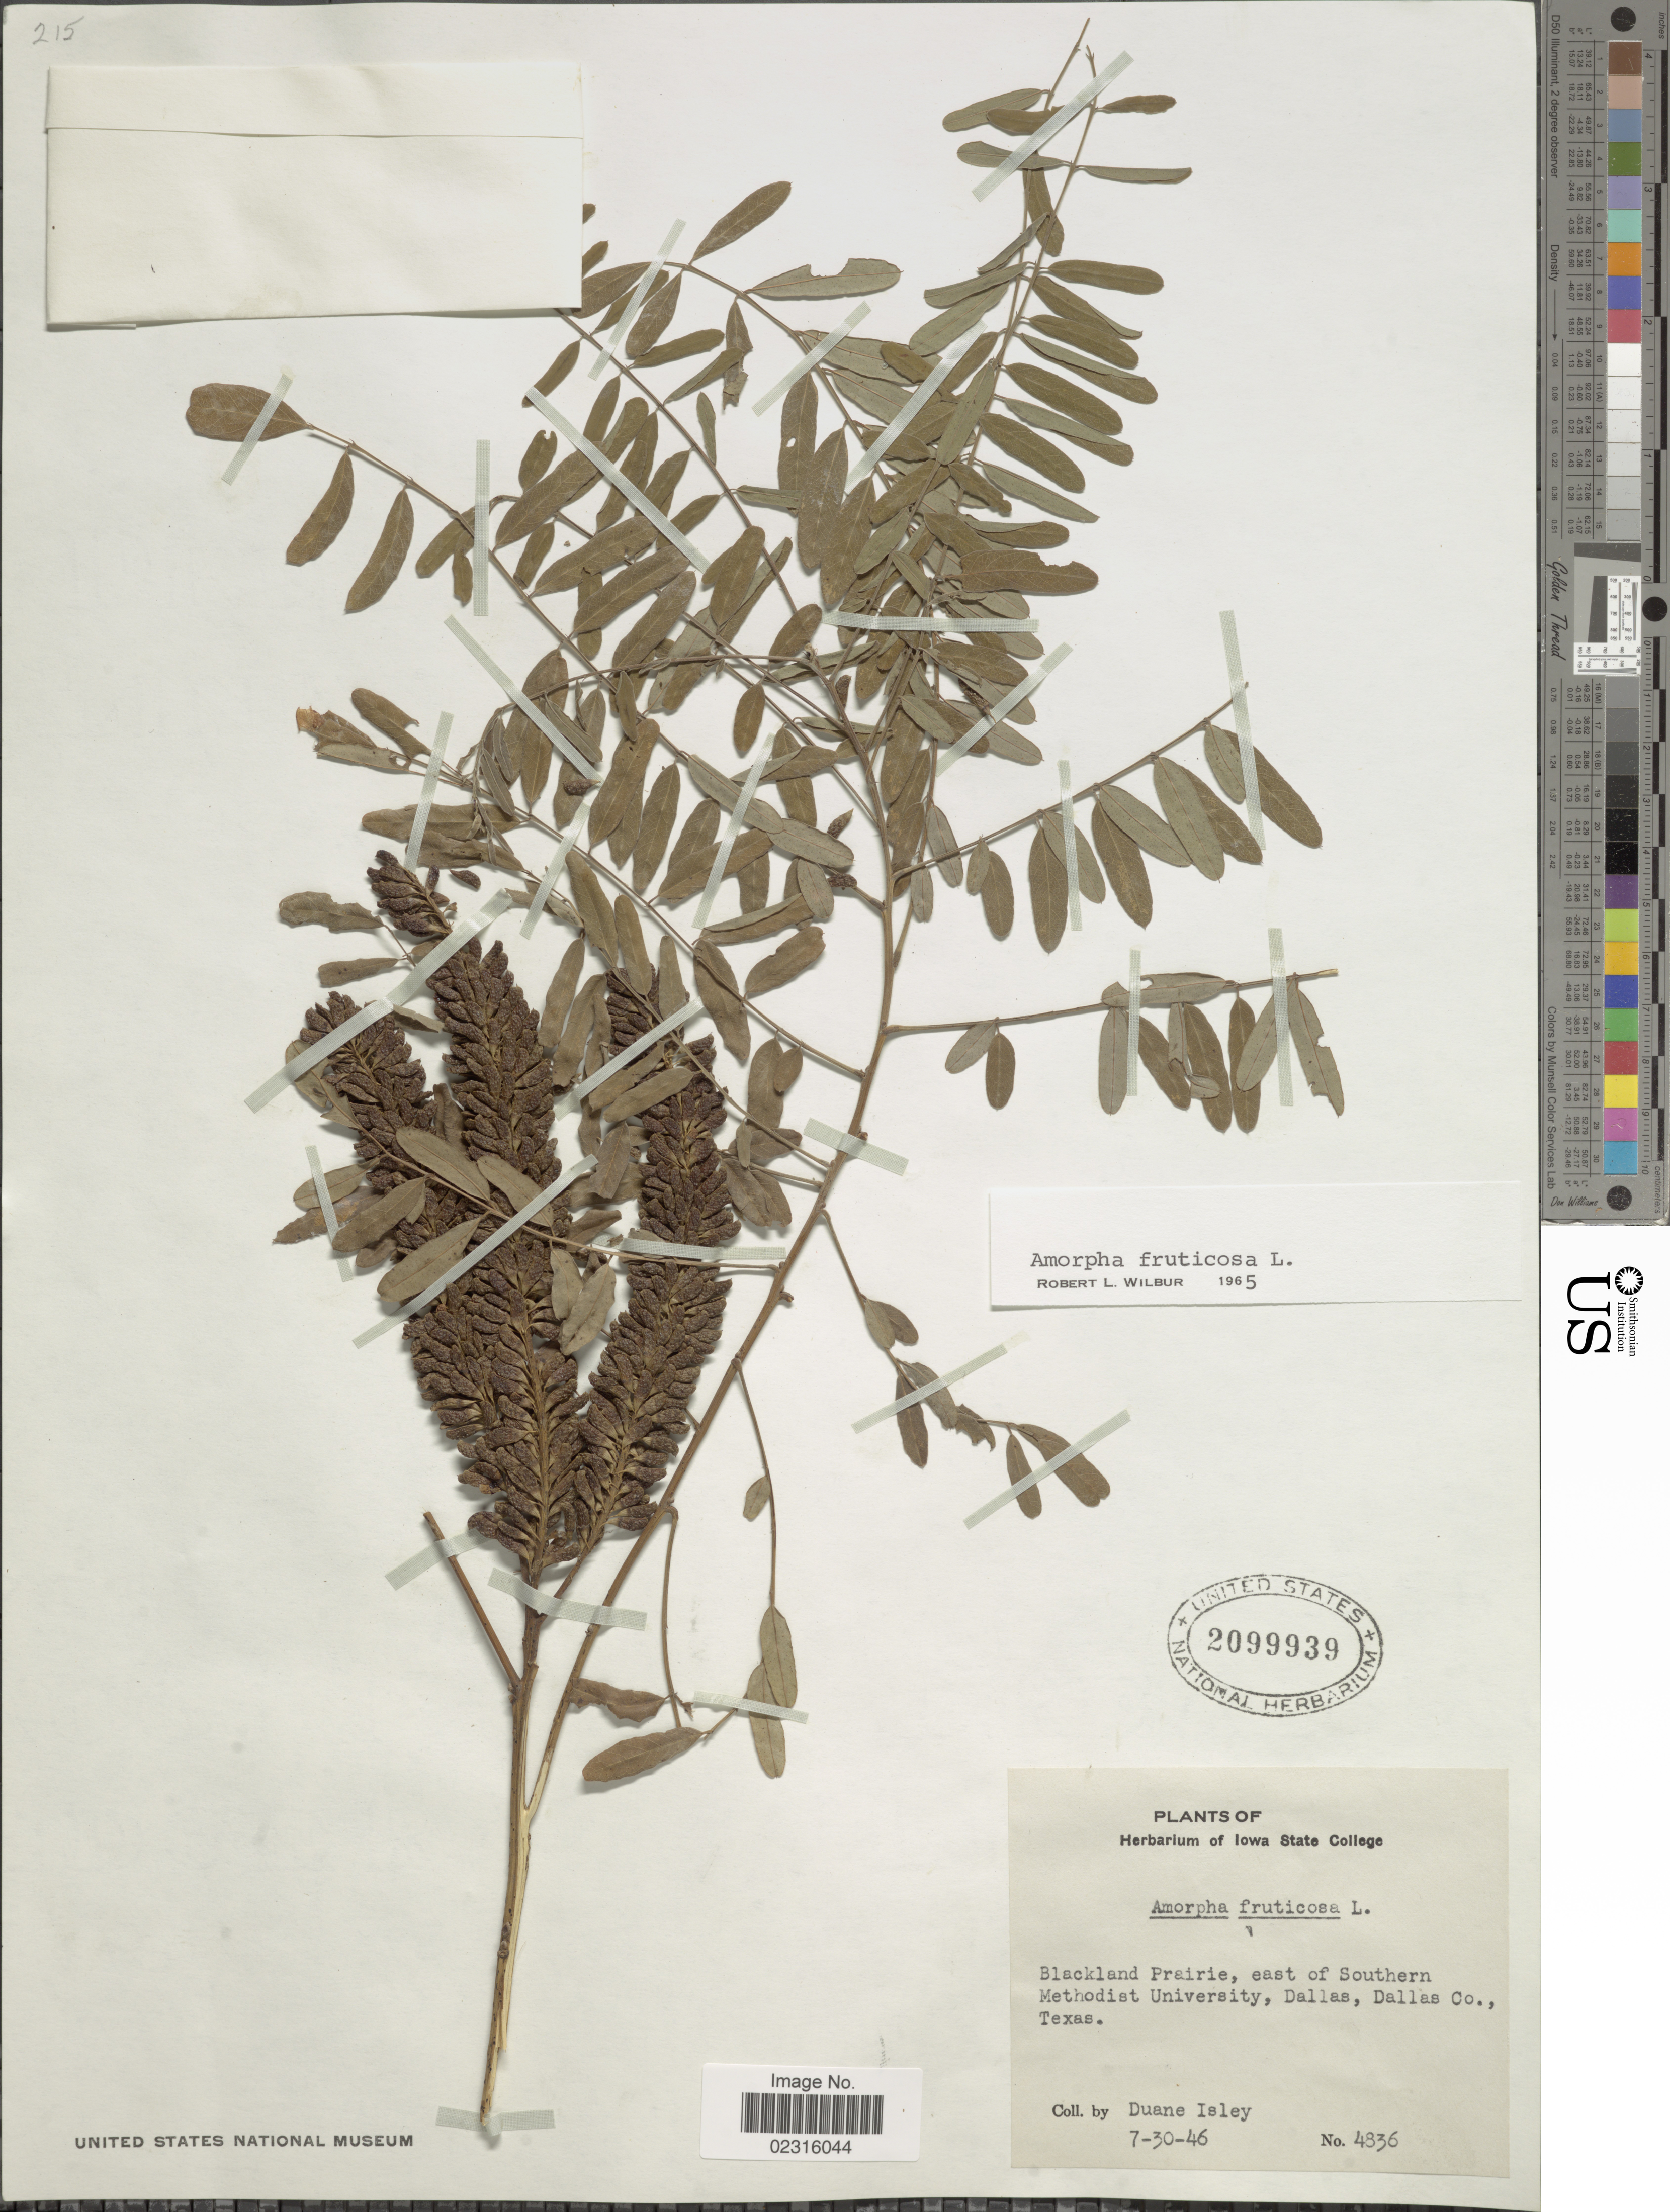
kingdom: Plantae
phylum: Tracheophyta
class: Magnoliopsida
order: Fabales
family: Fabaceae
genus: Amorpha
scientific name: Amorpha fruticosa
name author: L.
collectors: D. Isley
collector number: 4836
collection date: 1946-07-30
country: United States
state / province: Texas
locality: Blackland Prairie, east of Southern Methodist University, Dallas, Dallas Co.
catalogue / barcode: US 2099939